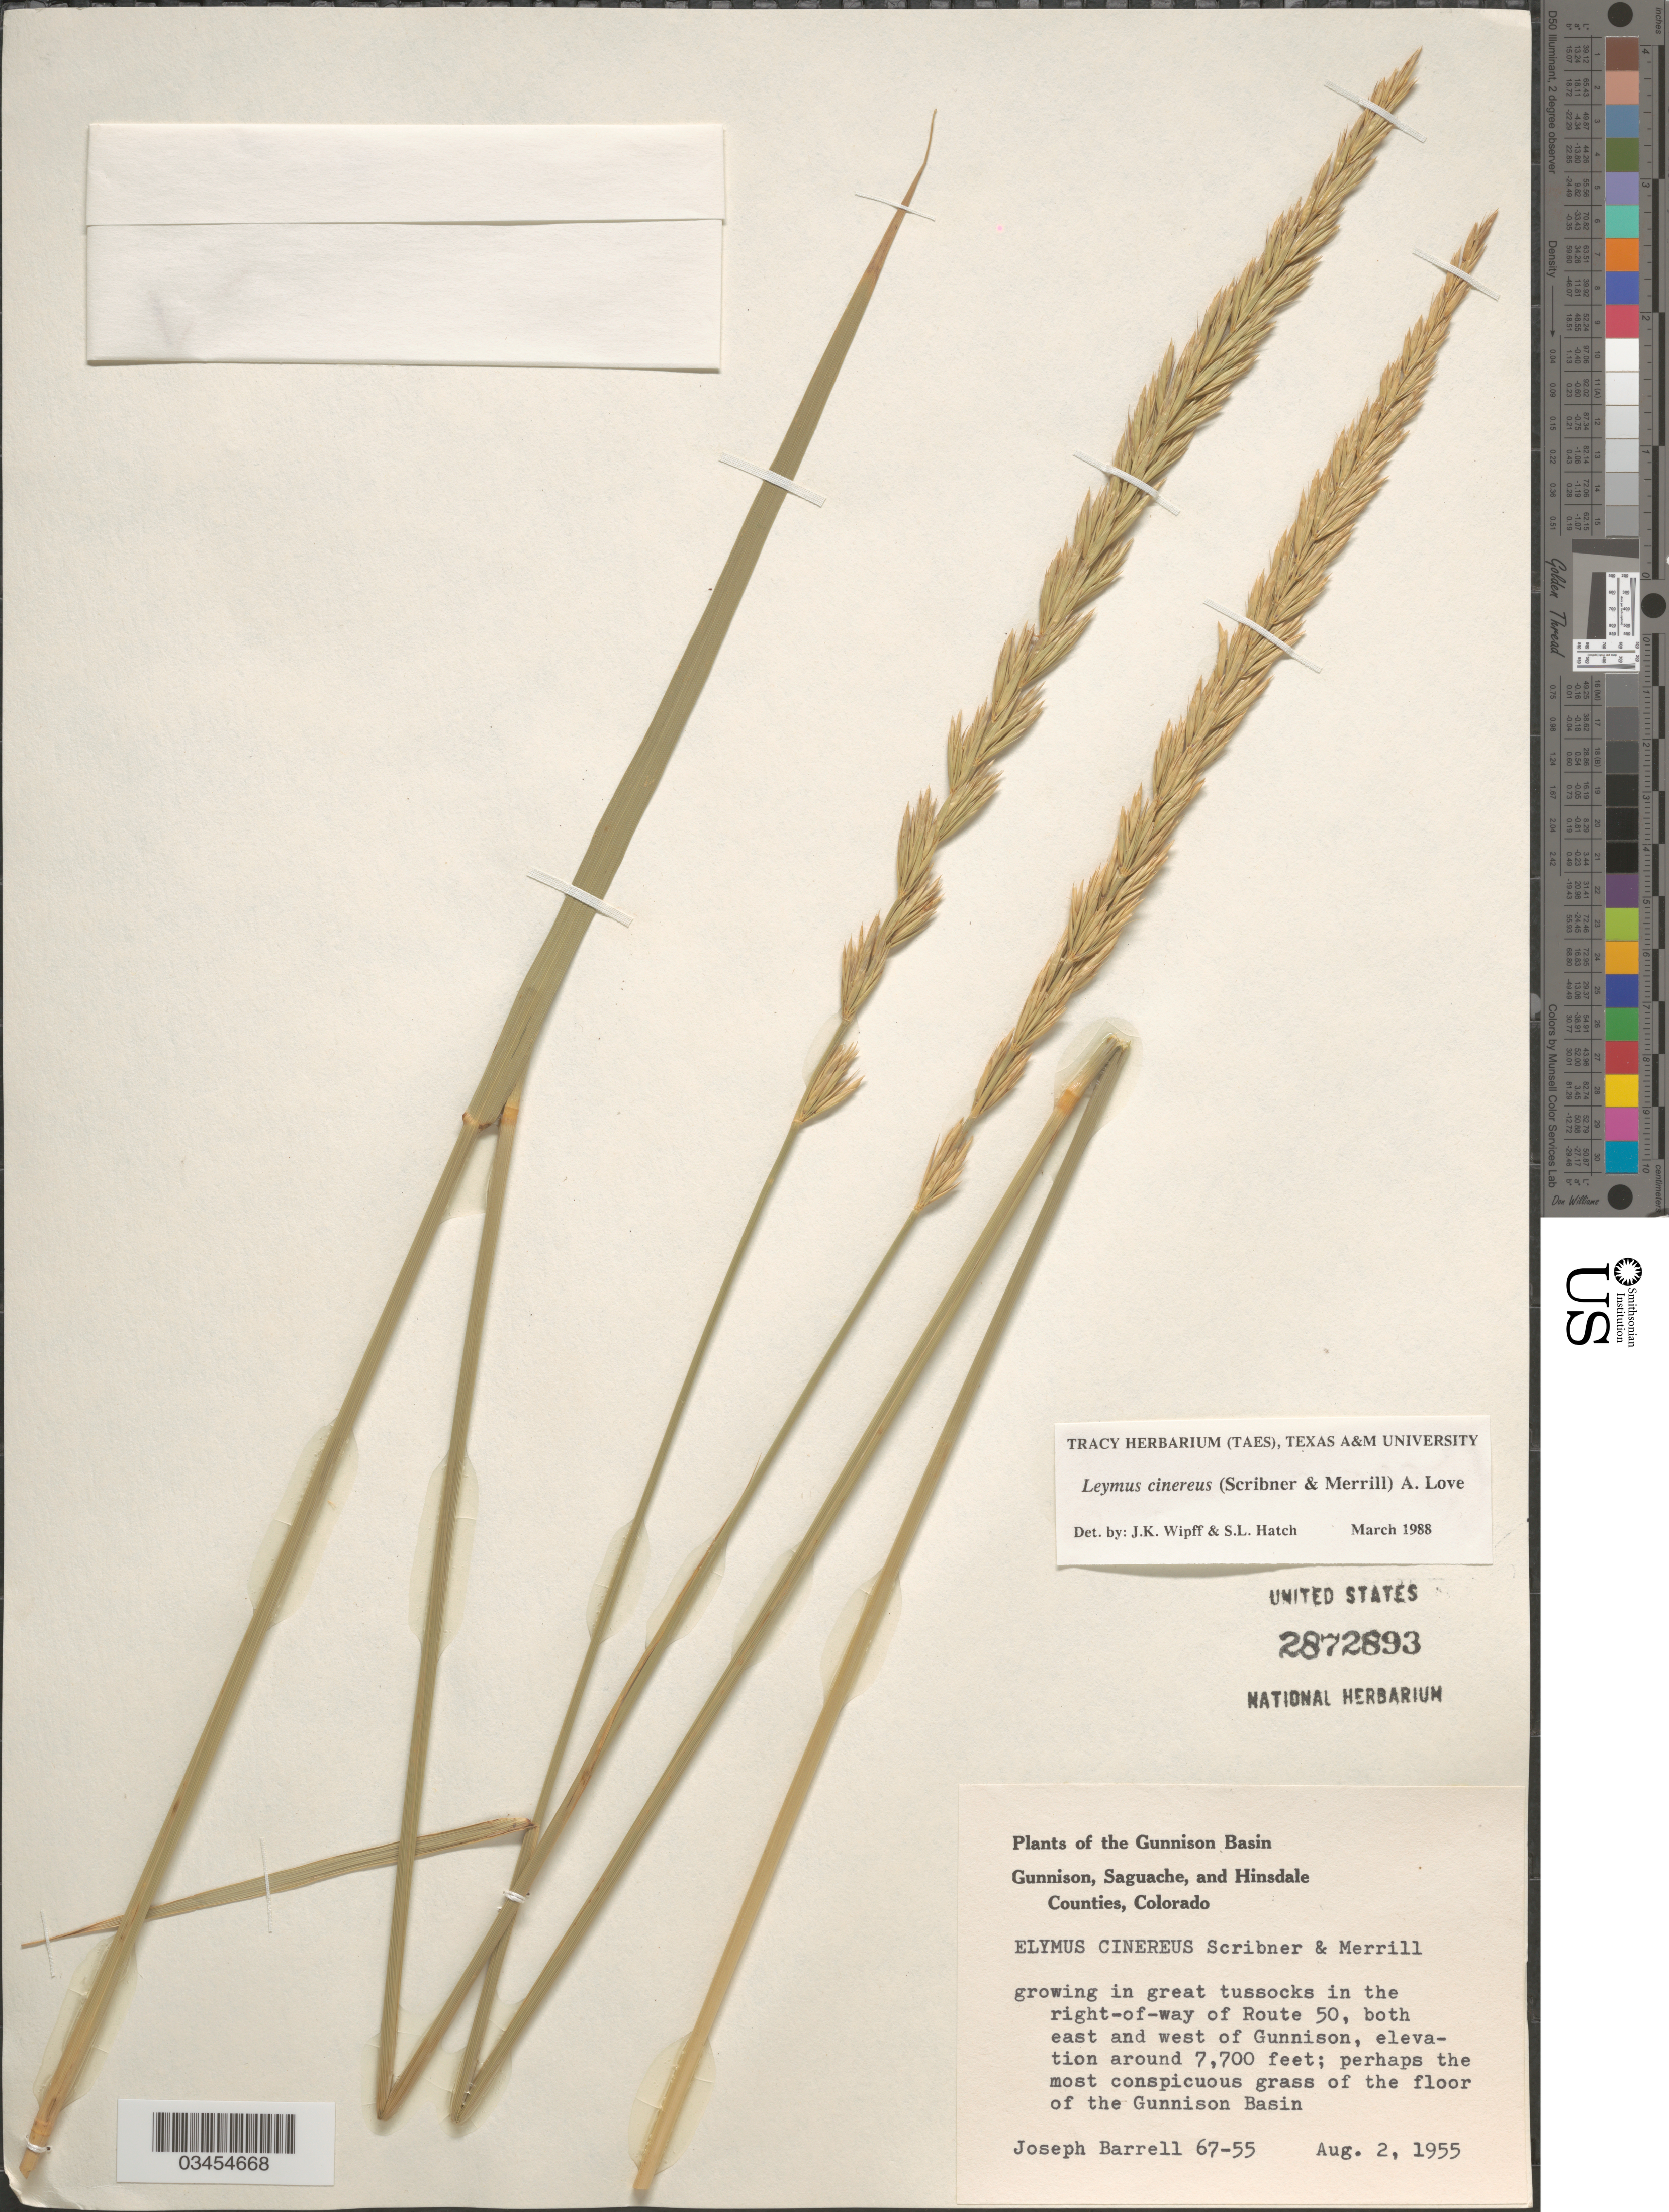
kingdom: Plantae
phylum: Tracheophyta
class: Liliopsida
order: Poales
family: Poaceae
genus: Leymus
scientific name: Leymus cinereus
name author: (Scribn. & Merr.) Á. Löve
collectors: J. Barrell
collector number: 67-55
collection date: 1955-08-02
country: United States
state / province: Colorado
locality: The Gunnison Basin. Gunnison County. Growing in great tussocks in the right-of-way of Route 50, both east and west of Gunnison.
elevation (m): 2347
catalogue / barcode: US 2872893